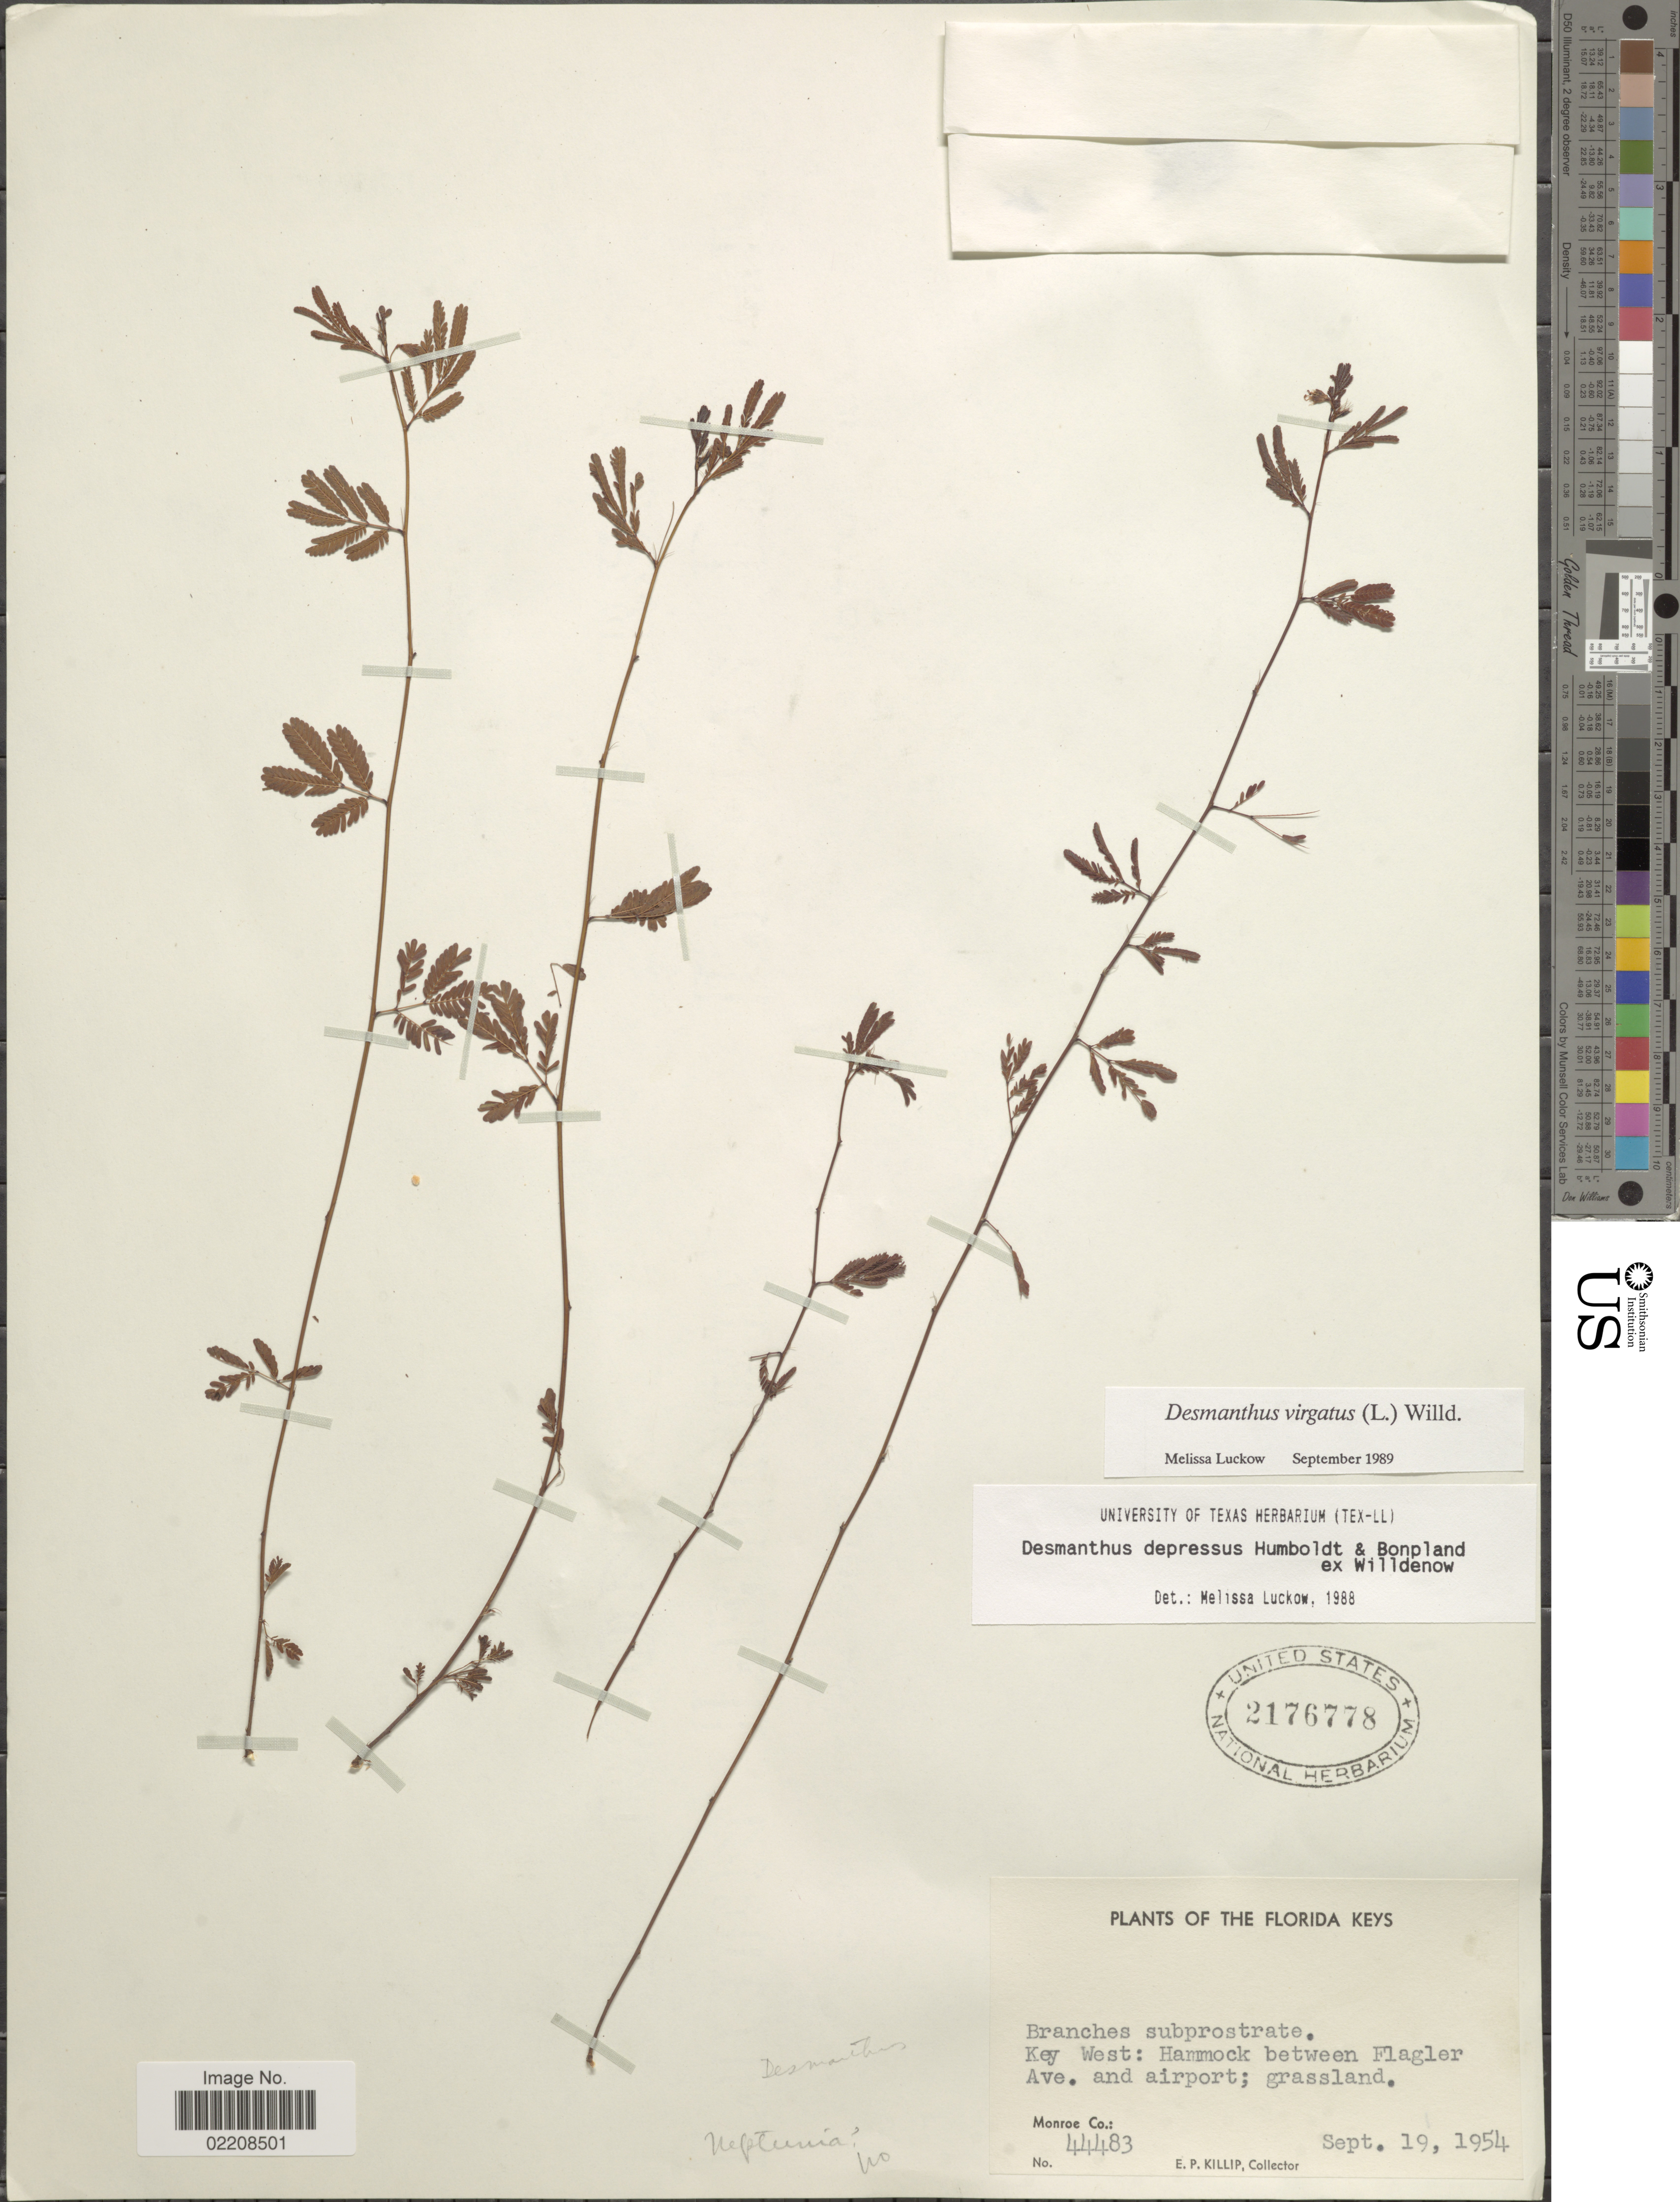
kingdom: Plantae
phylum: Tracheophyta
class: Magnoliopsida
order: Fabales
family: Fabaceae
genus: Desmanthus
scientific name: Desmanthus virgatus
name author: (L.) Willd.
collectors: E. P. Killip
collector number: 44483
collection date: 1954-09-19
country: United States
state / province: Florida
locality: Florida Keys. Key West: Hammock between Flagler Ave. and airport; grassland. Monroe Co.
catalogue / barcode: US 2176778